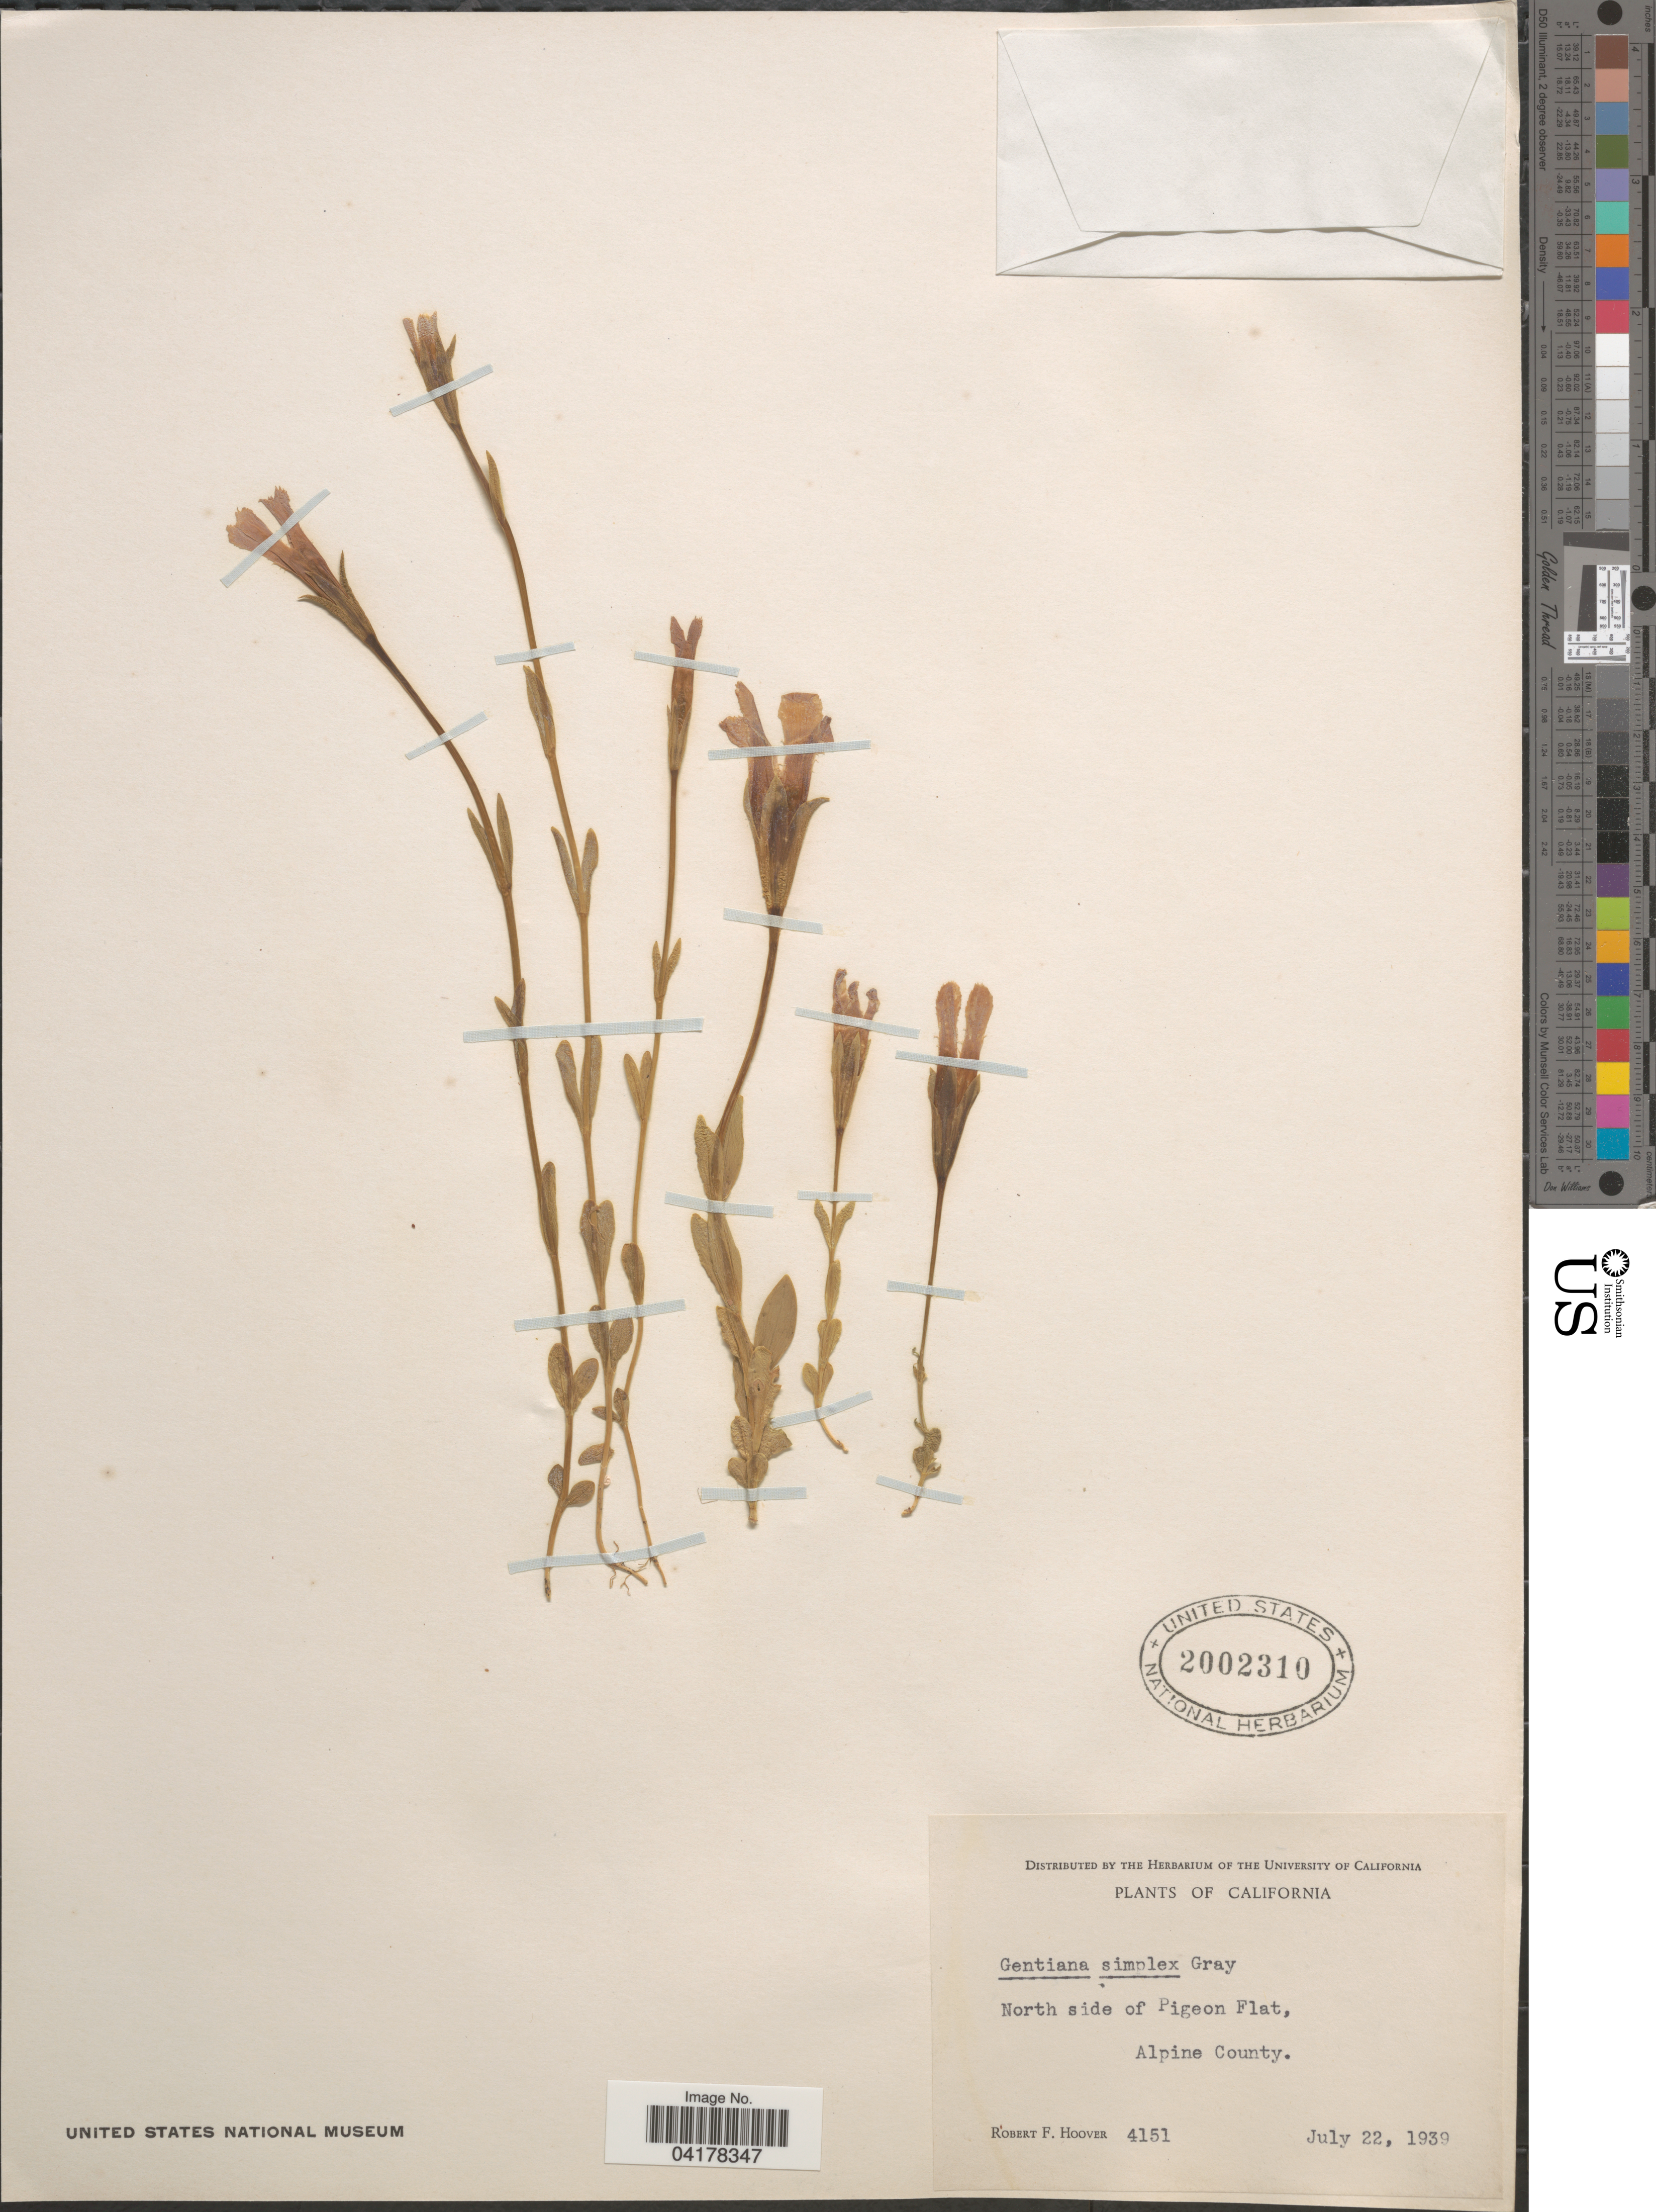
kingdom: Plantae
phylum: Tracheophyta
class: Magnoliopsida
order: Gentianales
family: Gentianaceae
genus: Gentiana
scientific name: Gentiana simplex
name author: A. Gray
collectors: R. F. Hoover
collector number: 4151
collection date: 1939-07-22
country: United States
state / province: California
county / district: Alpine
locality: North side of Pigeon Flat, Alpine County.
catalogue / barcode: US 2002310